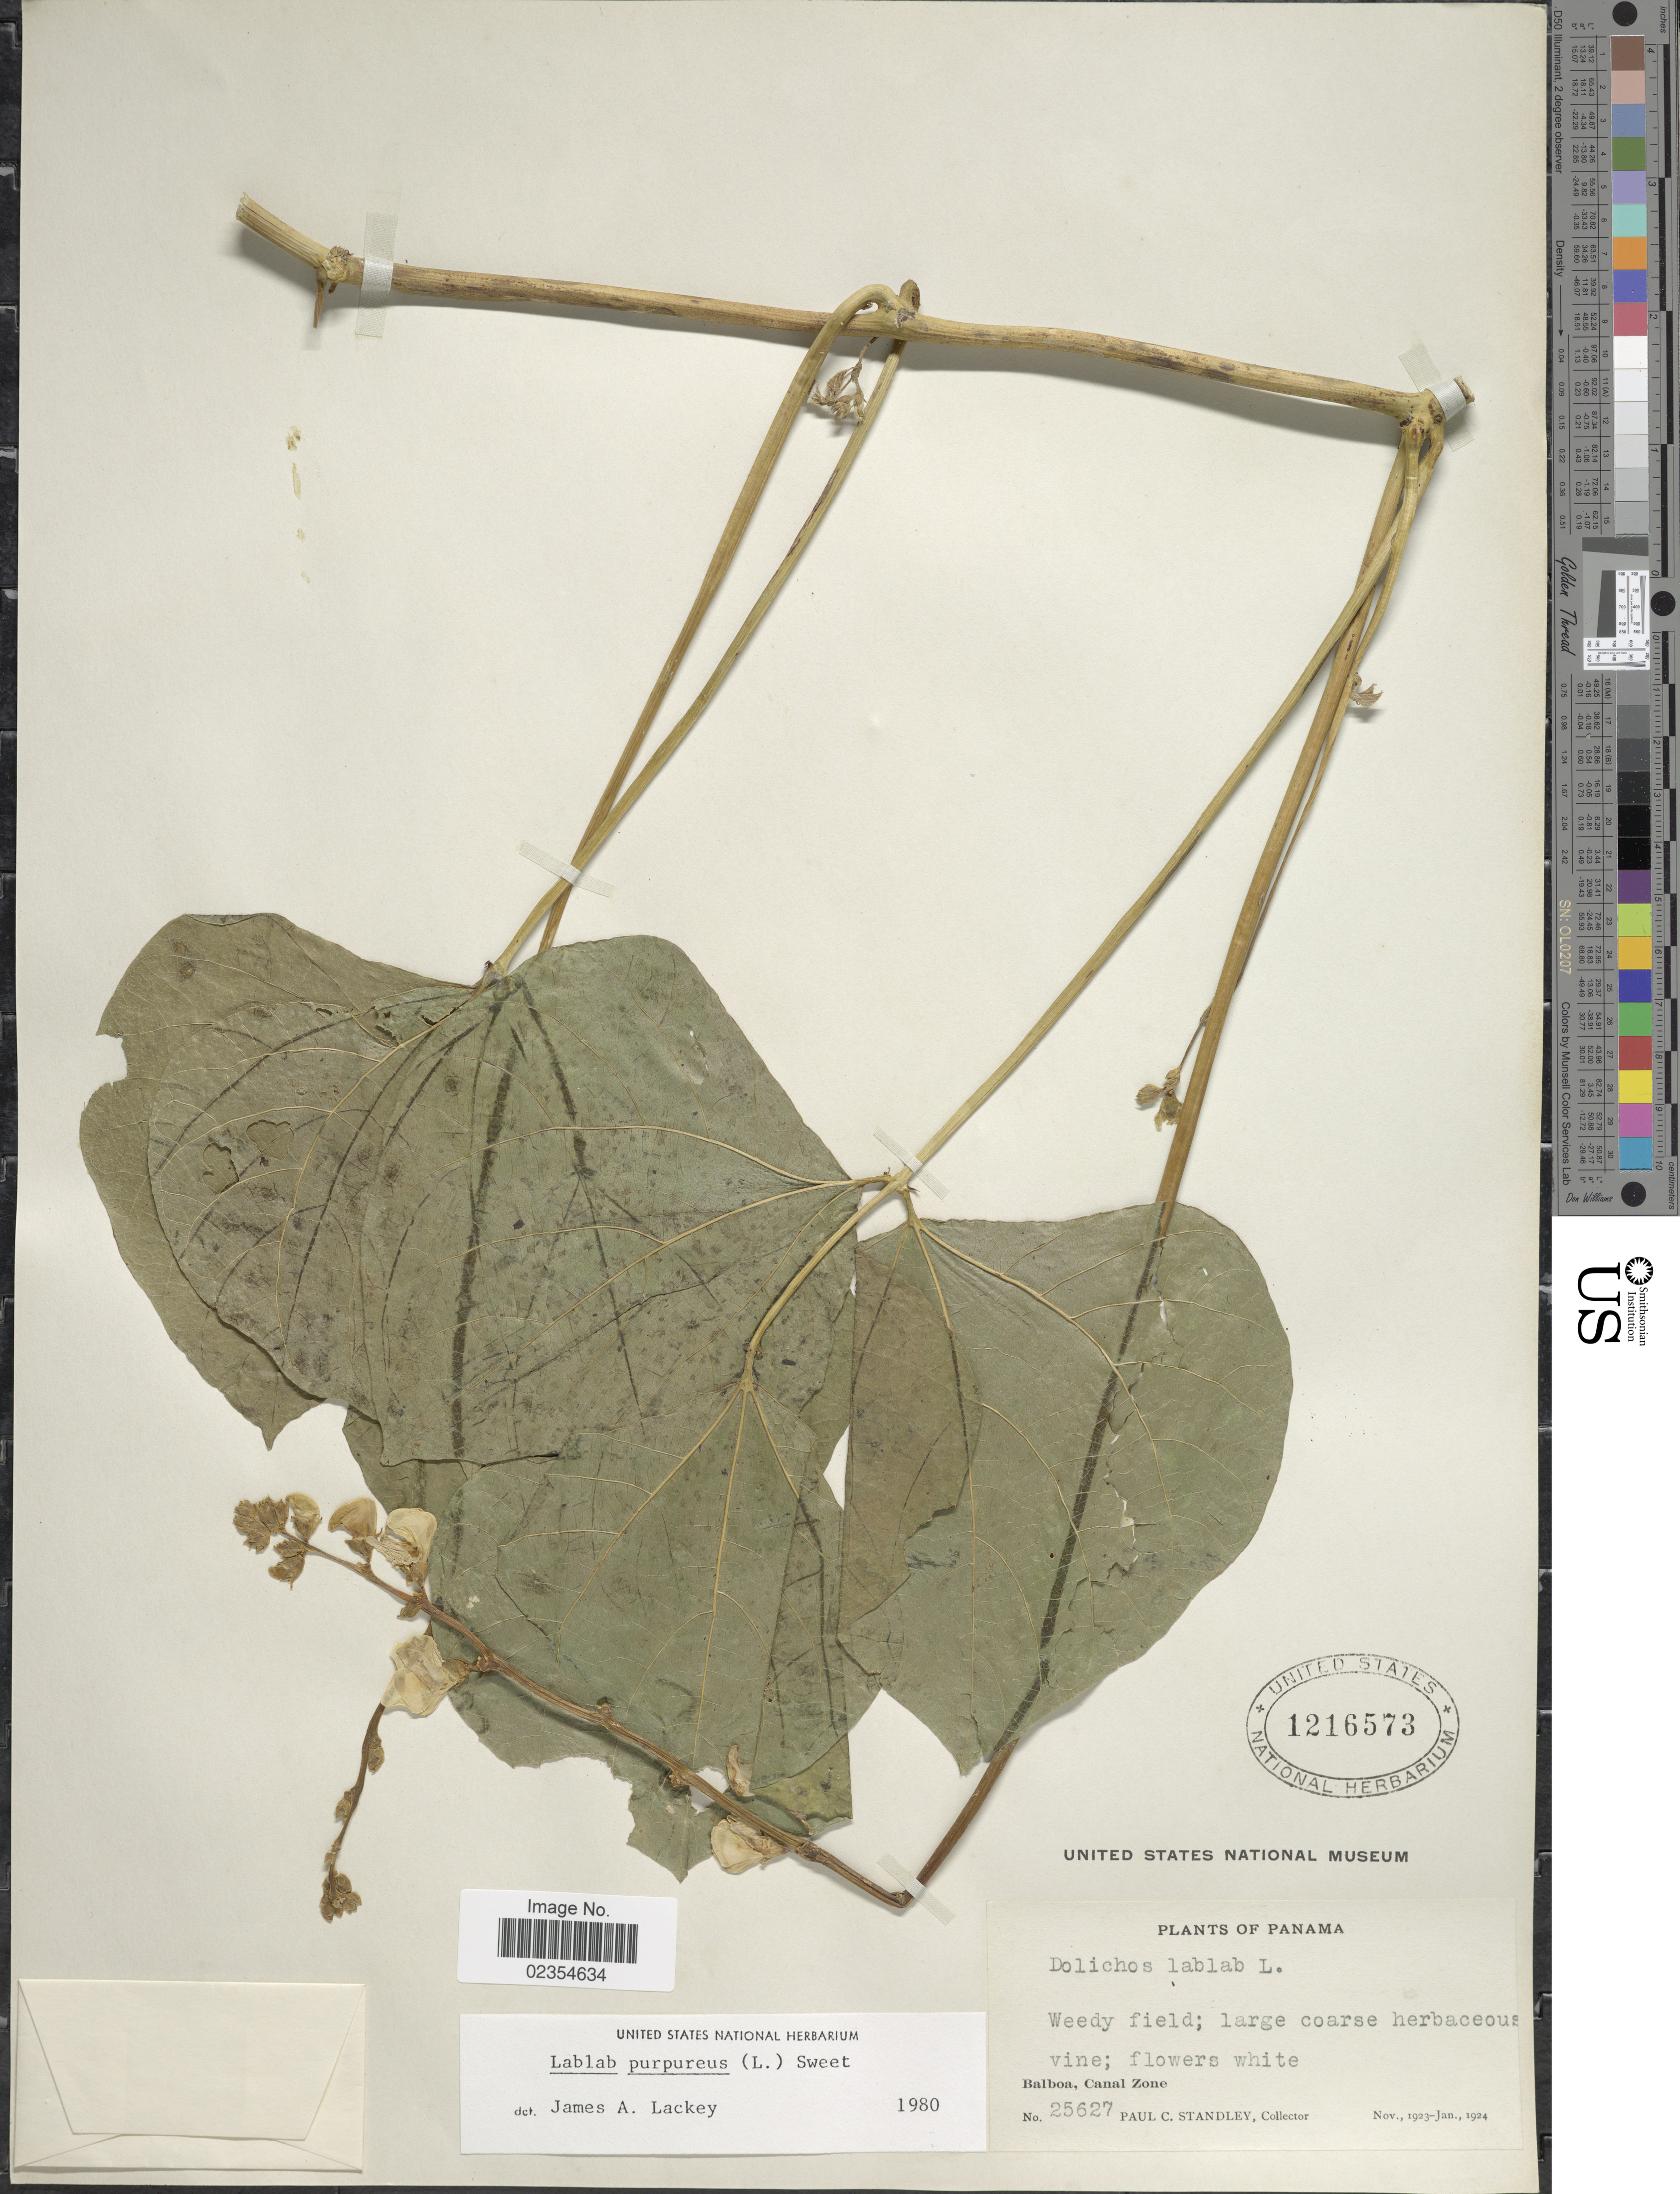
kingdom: Plantae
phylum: Tracheophyta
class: Magnoliopsida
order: Fabales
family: Fabaceae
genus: Lablab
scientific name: Lablab purpureus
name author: (L.) Sweet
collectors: P. C. Standley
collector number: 25627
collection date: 1923-11/1924-01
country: Panama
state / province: Colón / Panamá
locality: Balboa, Canal Zone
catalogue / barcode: US 1216573